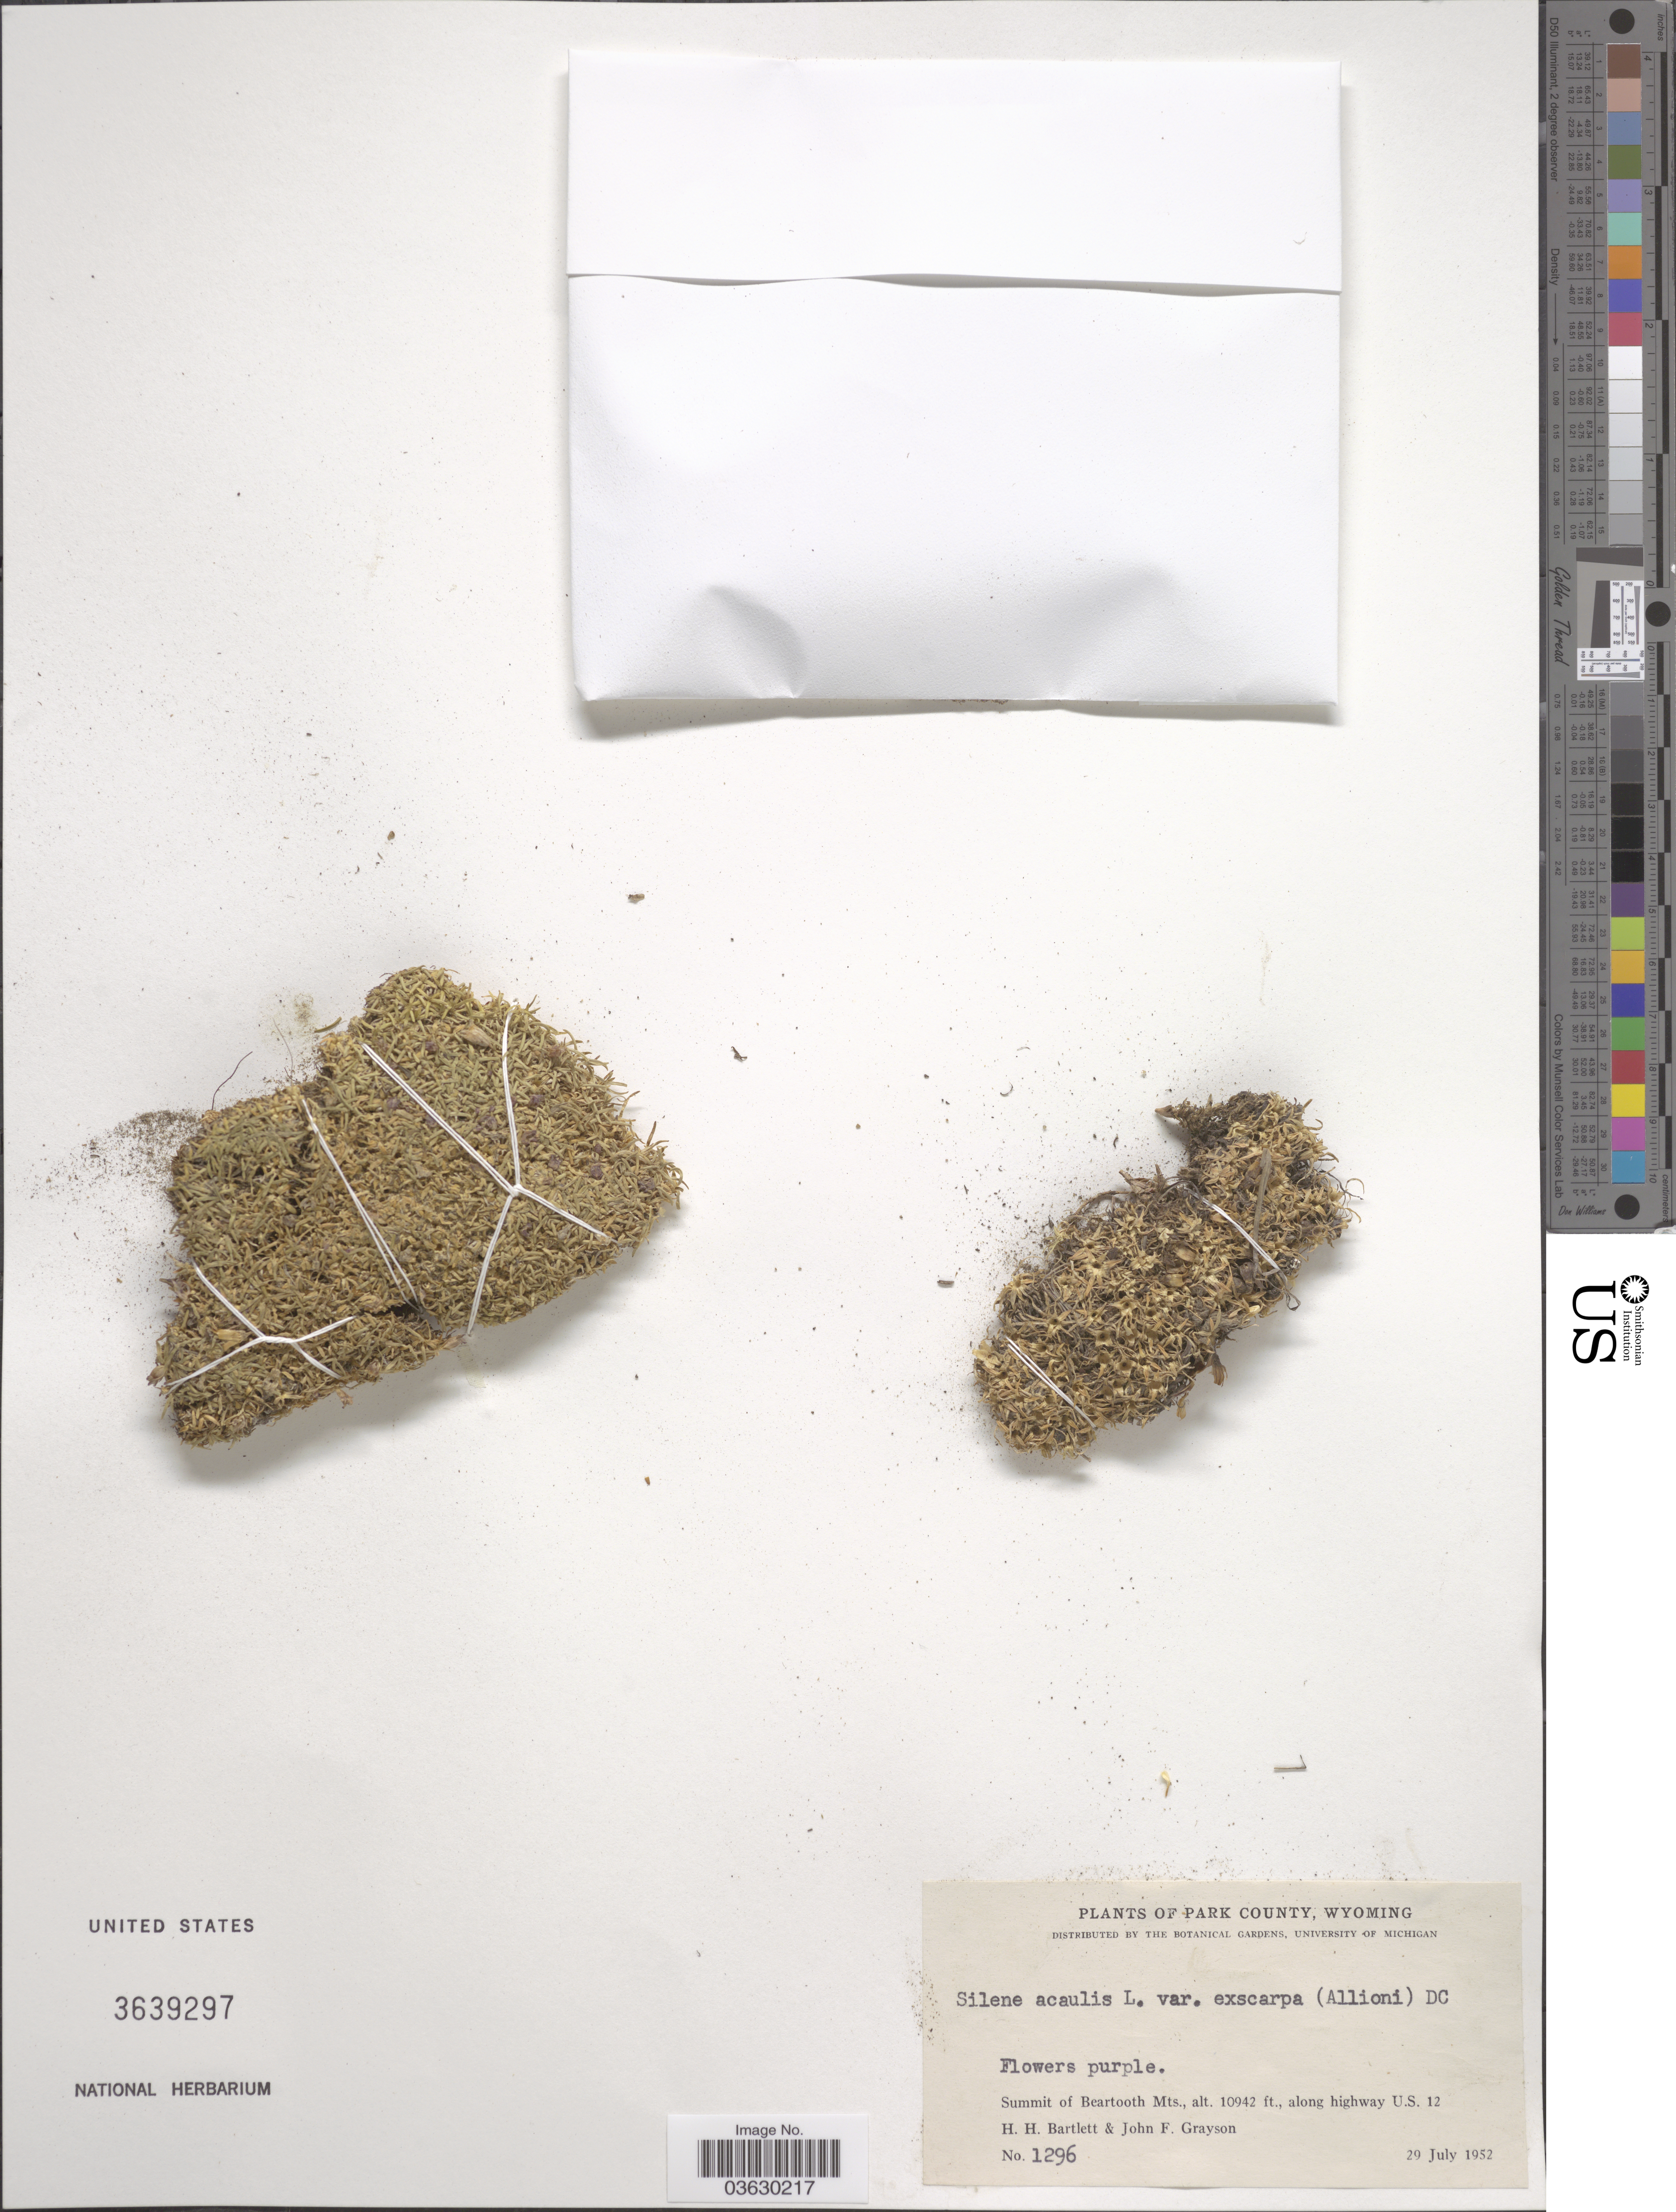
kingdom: Plantae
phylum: Tracheophyta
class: Magnoliopsida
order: Caryophyllales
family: Caryophyllaceae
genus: Silene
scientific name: Silene acaulis var. exscapa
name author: (All.) DC.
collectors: H. H. Bartlett & J. Grayson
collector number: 1296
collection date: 1952-07-29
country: United States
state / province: Wyoming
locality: Park County. Summit of Beartooth Mts., along highway U.S. 12.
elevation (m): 3335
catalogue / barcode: US 3639297